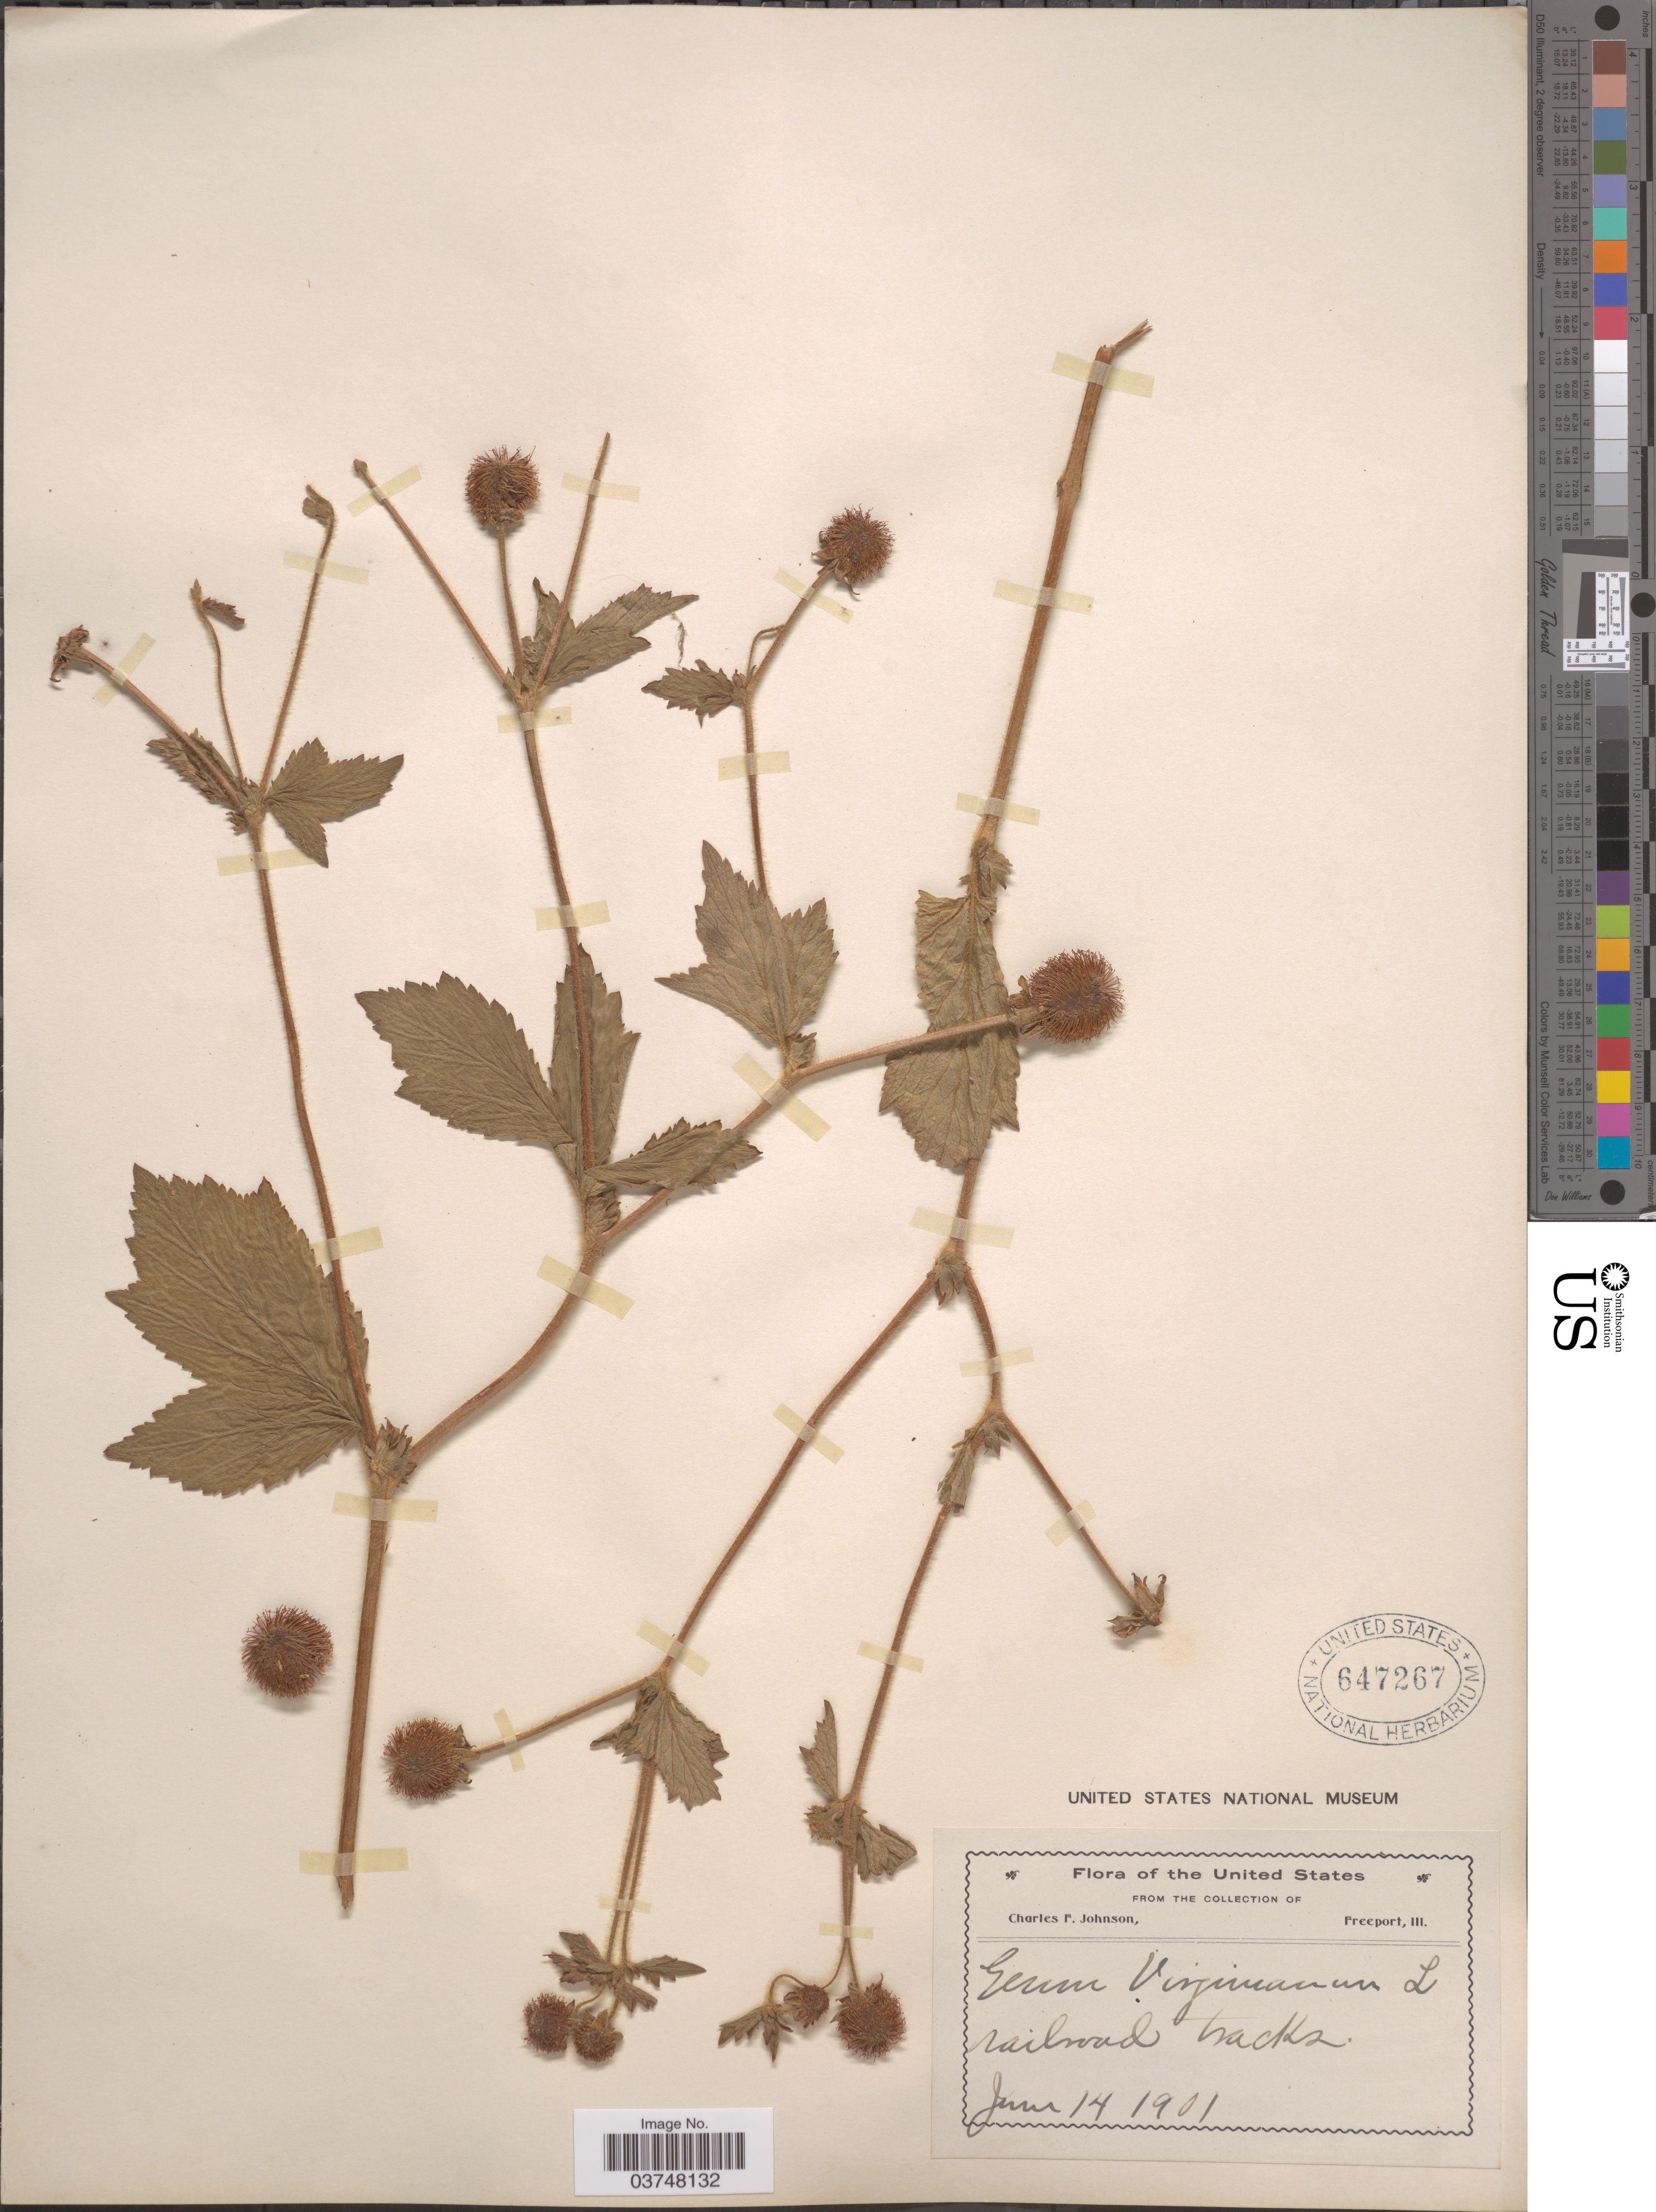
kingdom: Plantae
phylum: Tracheophyta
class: Magnoliopsida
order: Rosales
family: Rosaceae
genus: Geum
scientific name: Geum virginianum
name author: L.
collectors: C. F. Johnson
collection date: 1901-06-14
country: United States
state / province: Illinois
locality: Freeport [unsure placement]. Railroad tracks.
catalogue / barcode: US 647267